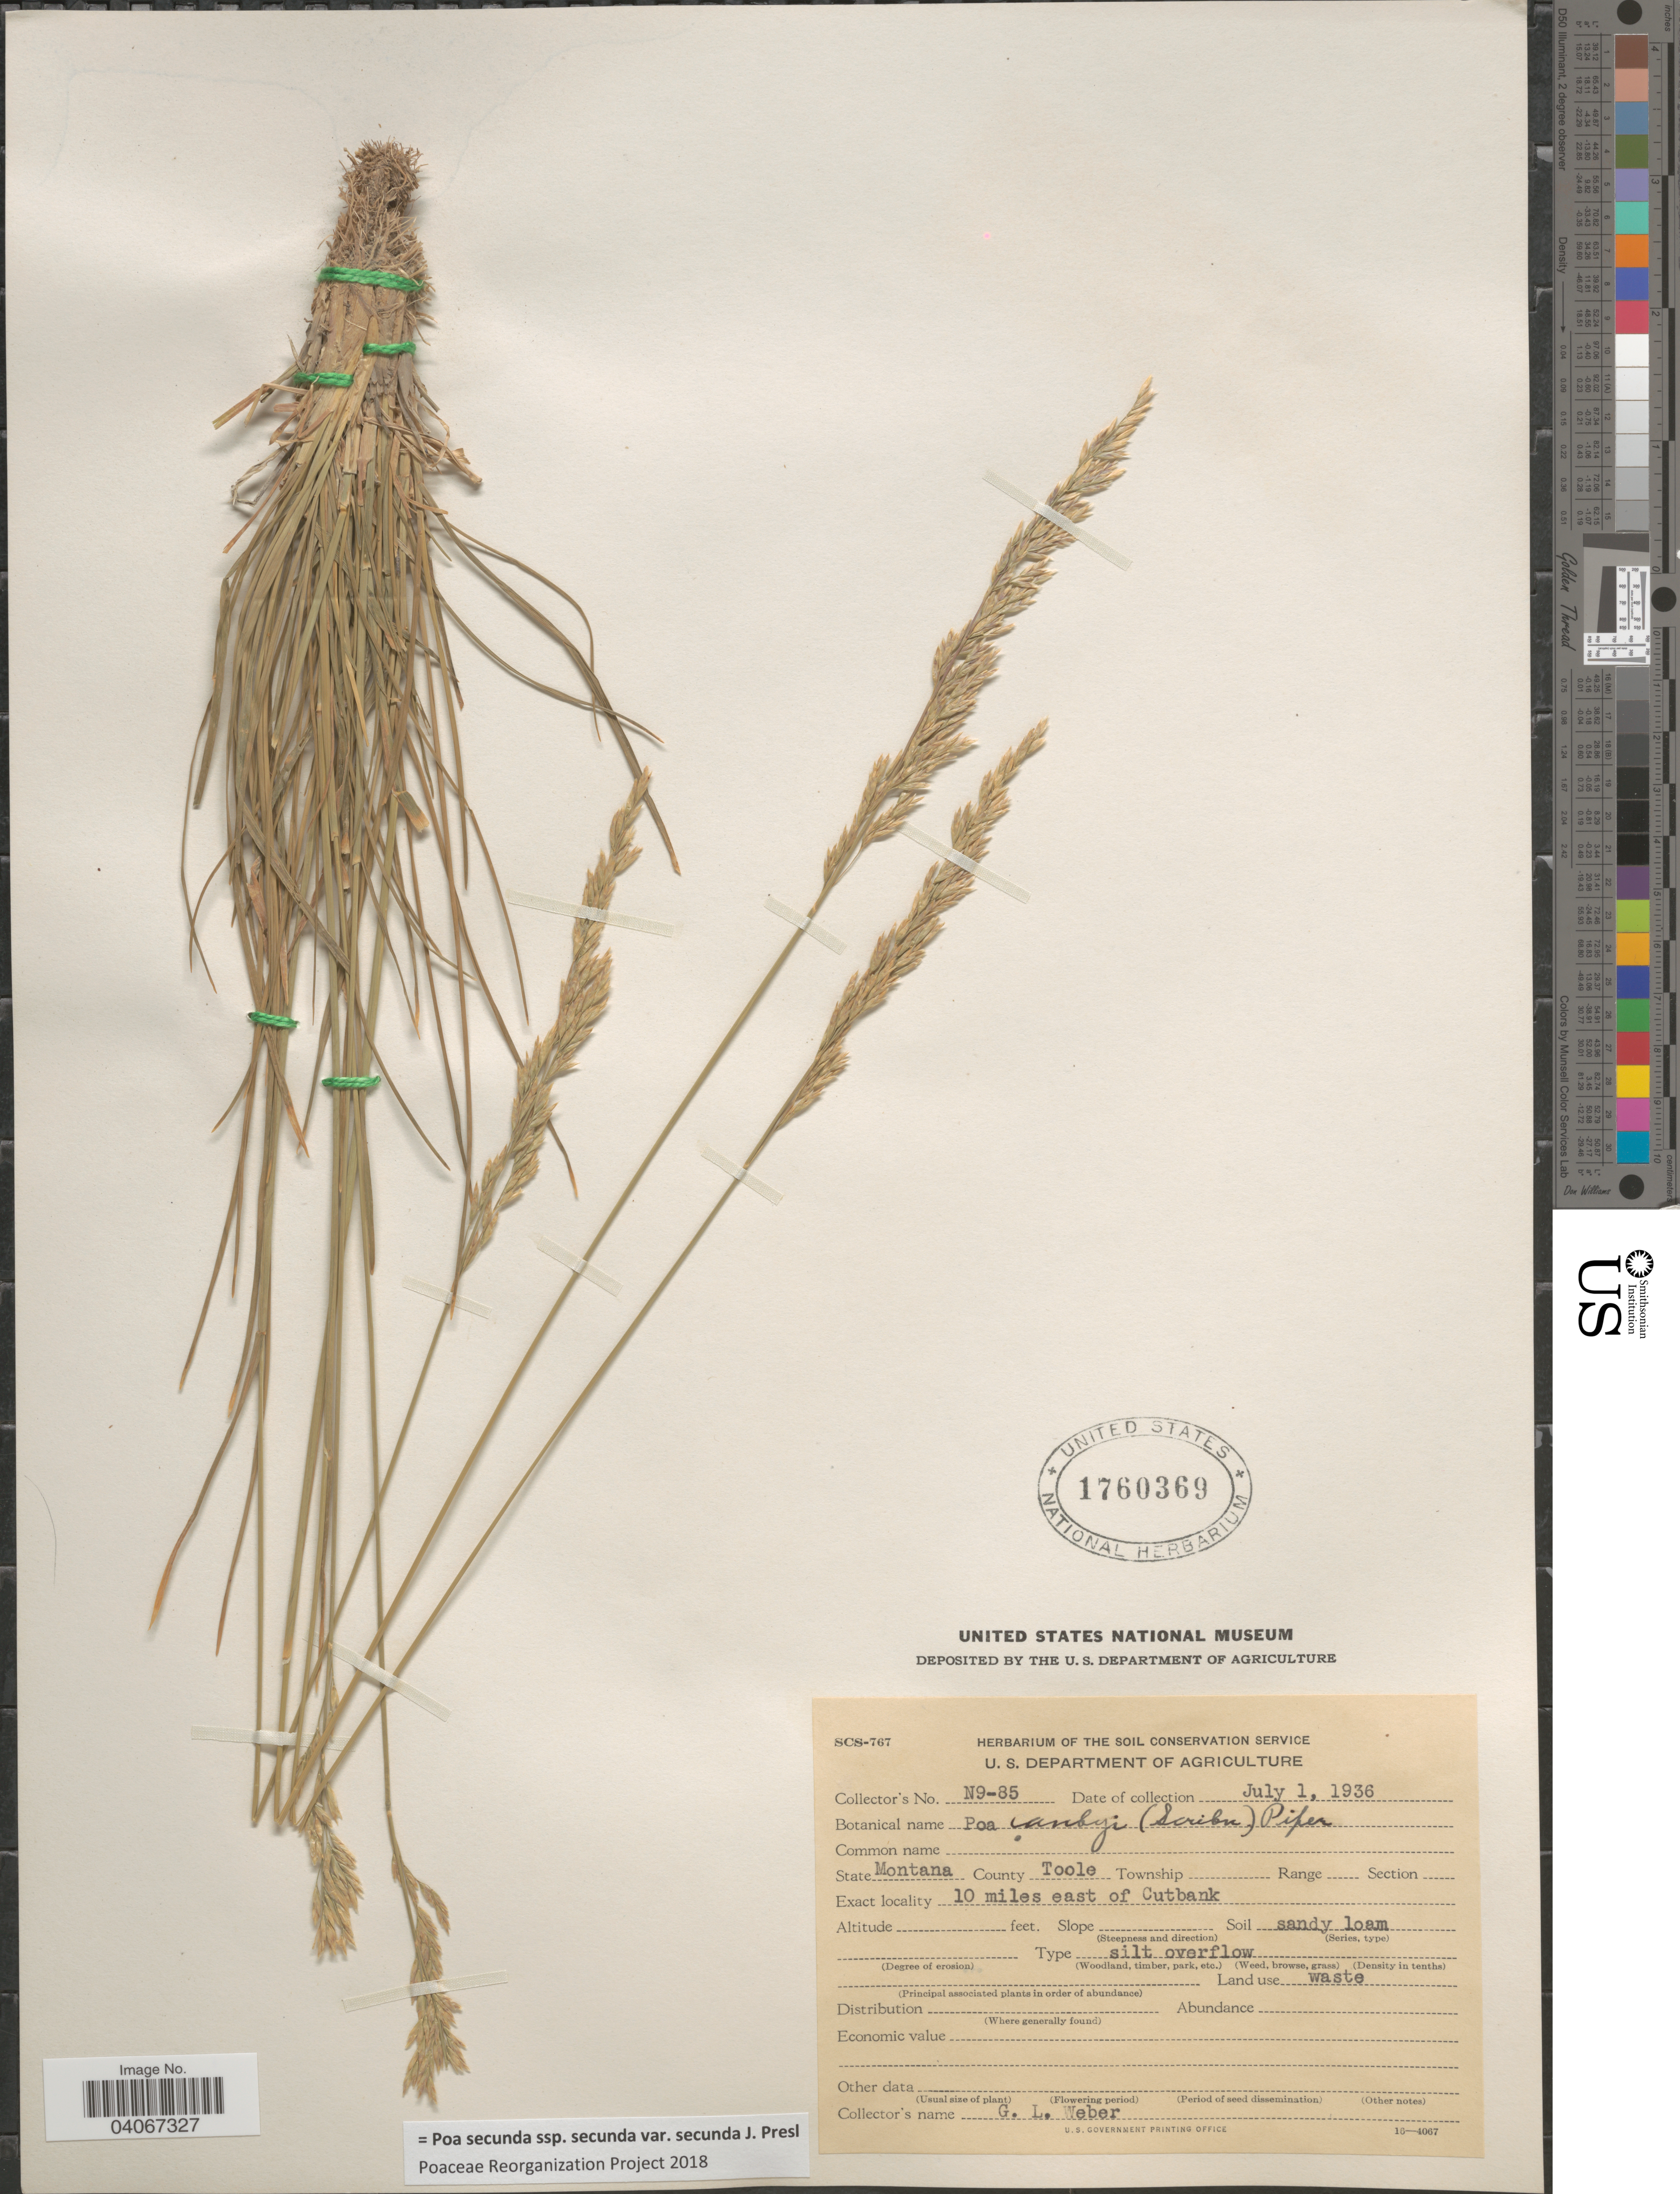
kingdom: Plantae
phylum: Tracheophyta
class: Liliopsida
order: Poales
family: Poaceae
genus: Poa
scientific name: Poa secunda subsp. secunda var. secunda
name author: J. Presl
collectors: G. Weber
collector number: N9-85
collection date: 1936-07-01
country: United States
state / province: Montana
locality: County Toole. 10 miles east of Cutbank.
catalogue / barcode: US 1760369